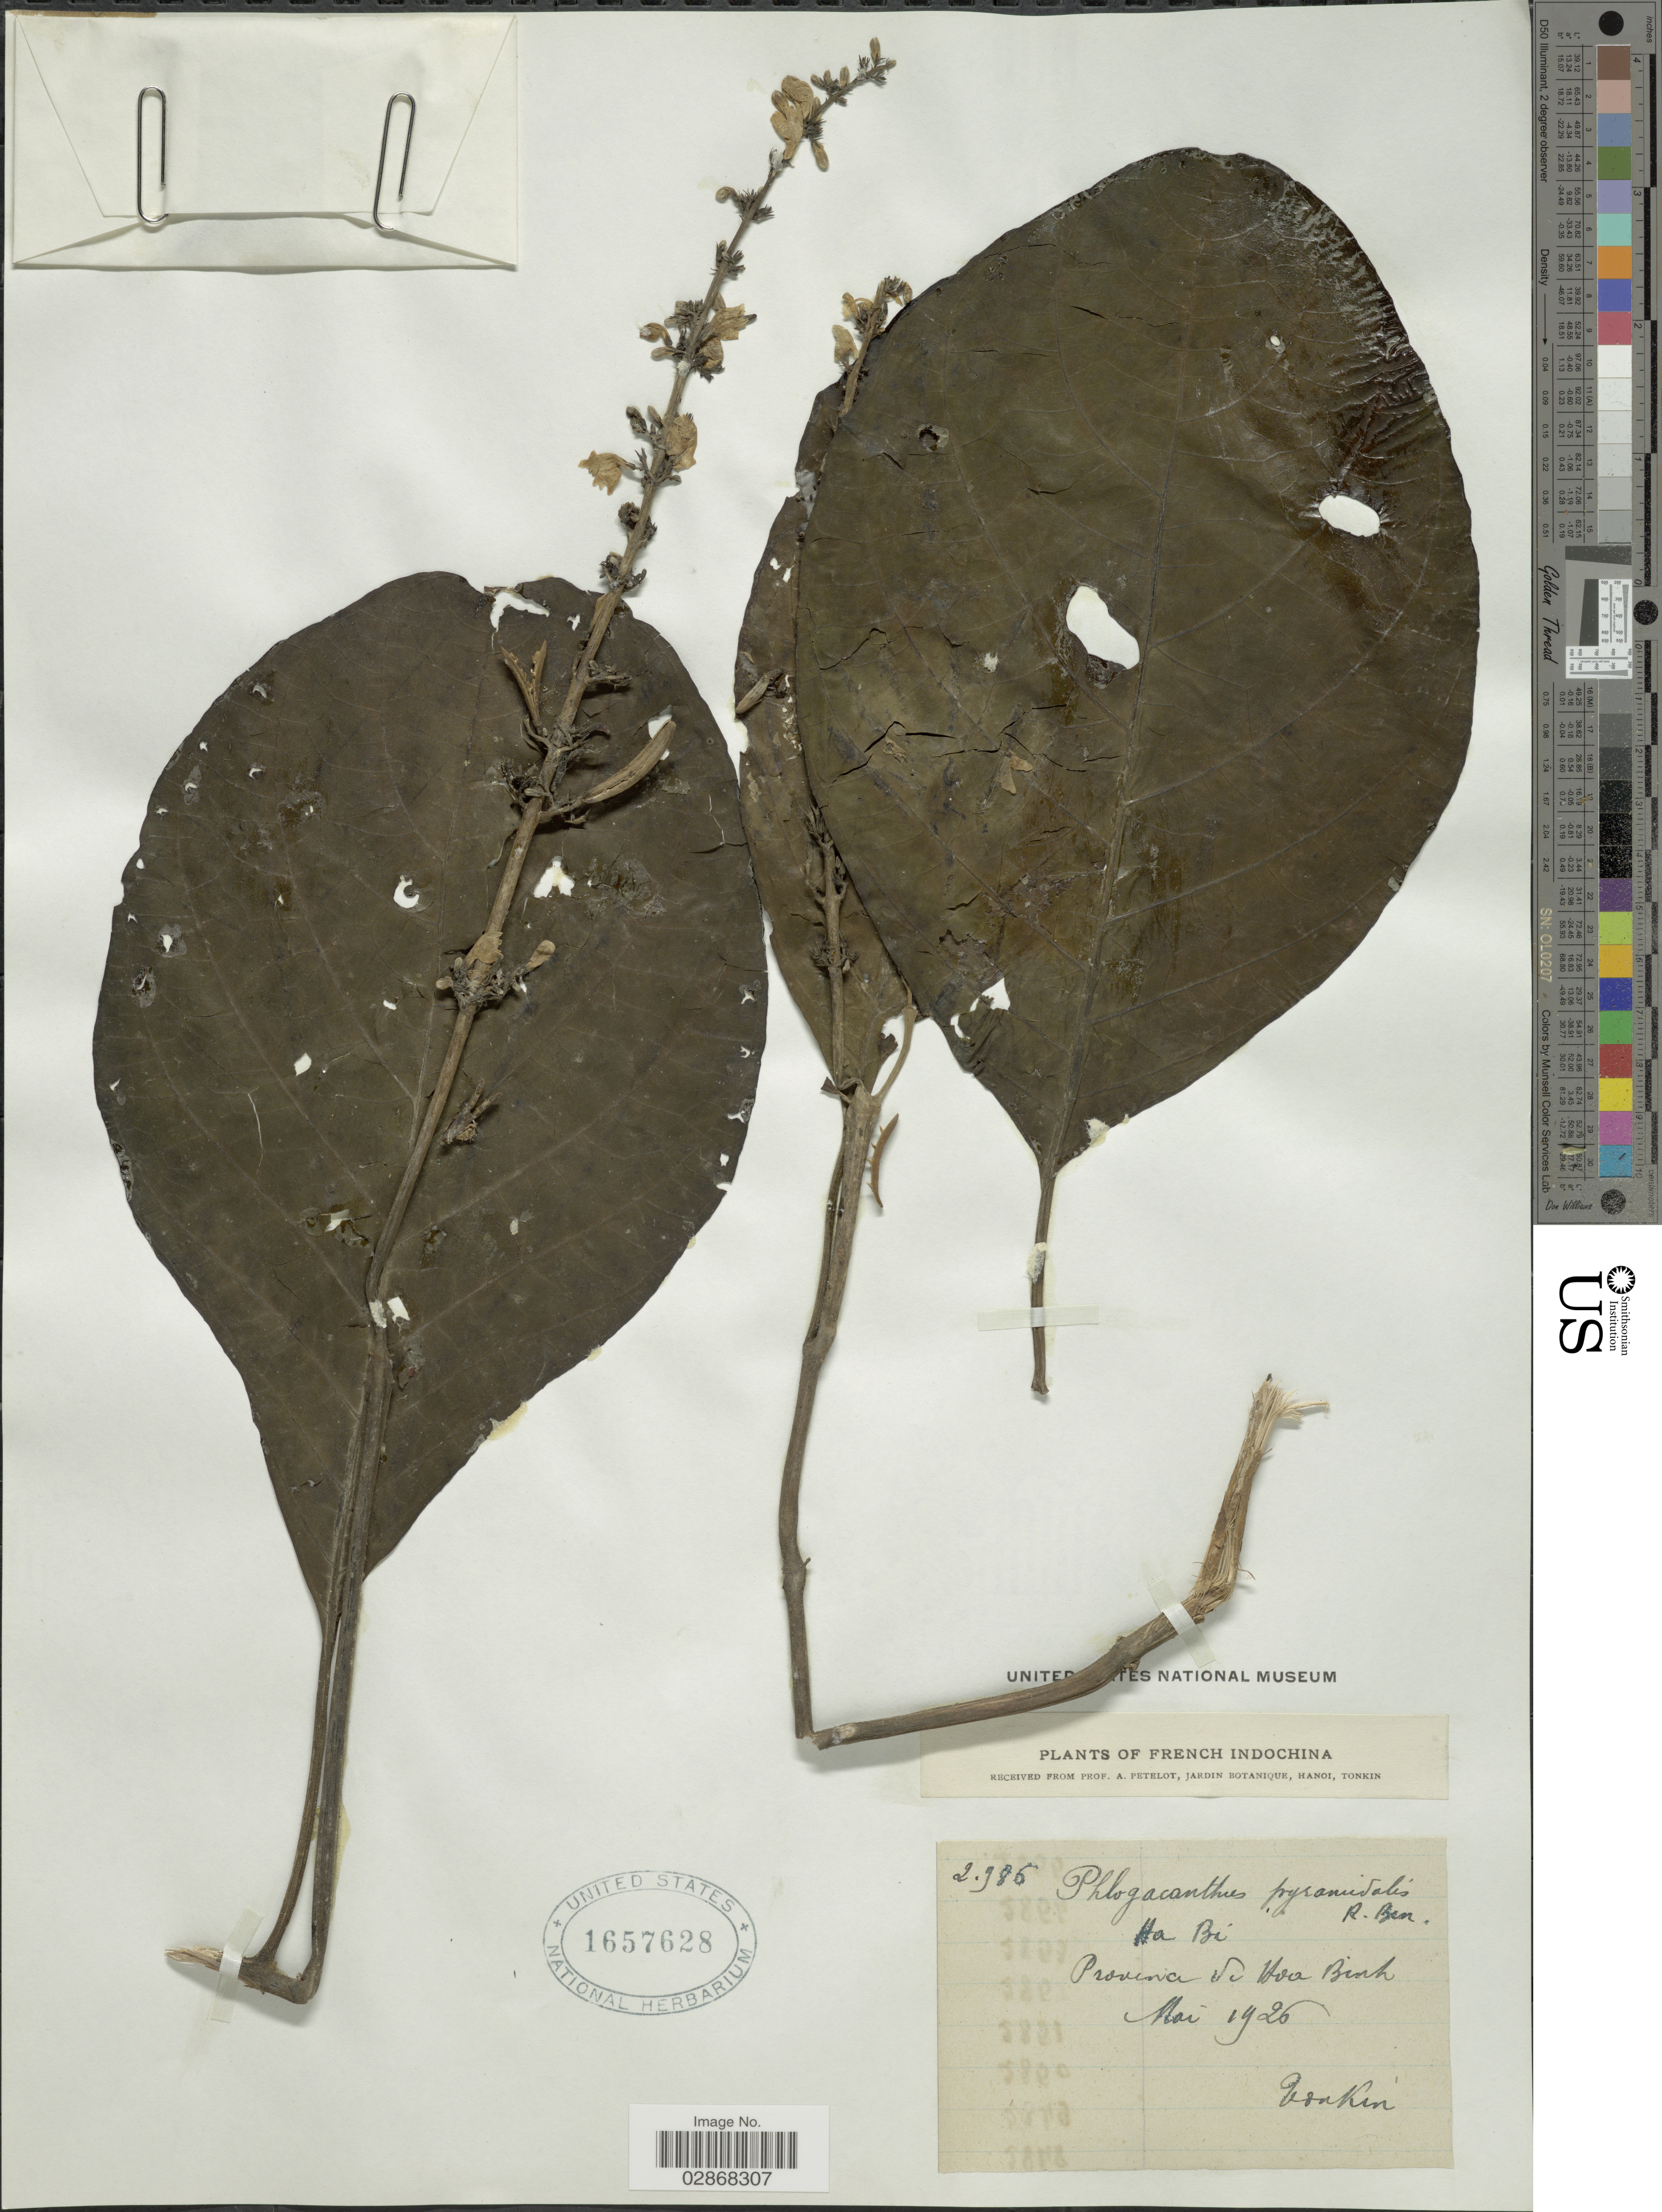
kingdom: Plantae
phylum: Tracheophyta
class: Magnoliopsida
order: Lamiales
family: Acanthaceae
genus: Phlogacanthus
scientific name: Phlogacanthus pyramydalis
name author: (Benoist) Benoist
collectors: A. Petelot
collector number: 2986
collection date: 1926-05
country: Vietnam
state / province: Hoa Binh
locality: Tonkin. French IndoChina, Ha Bi.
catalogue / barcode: US 1657628